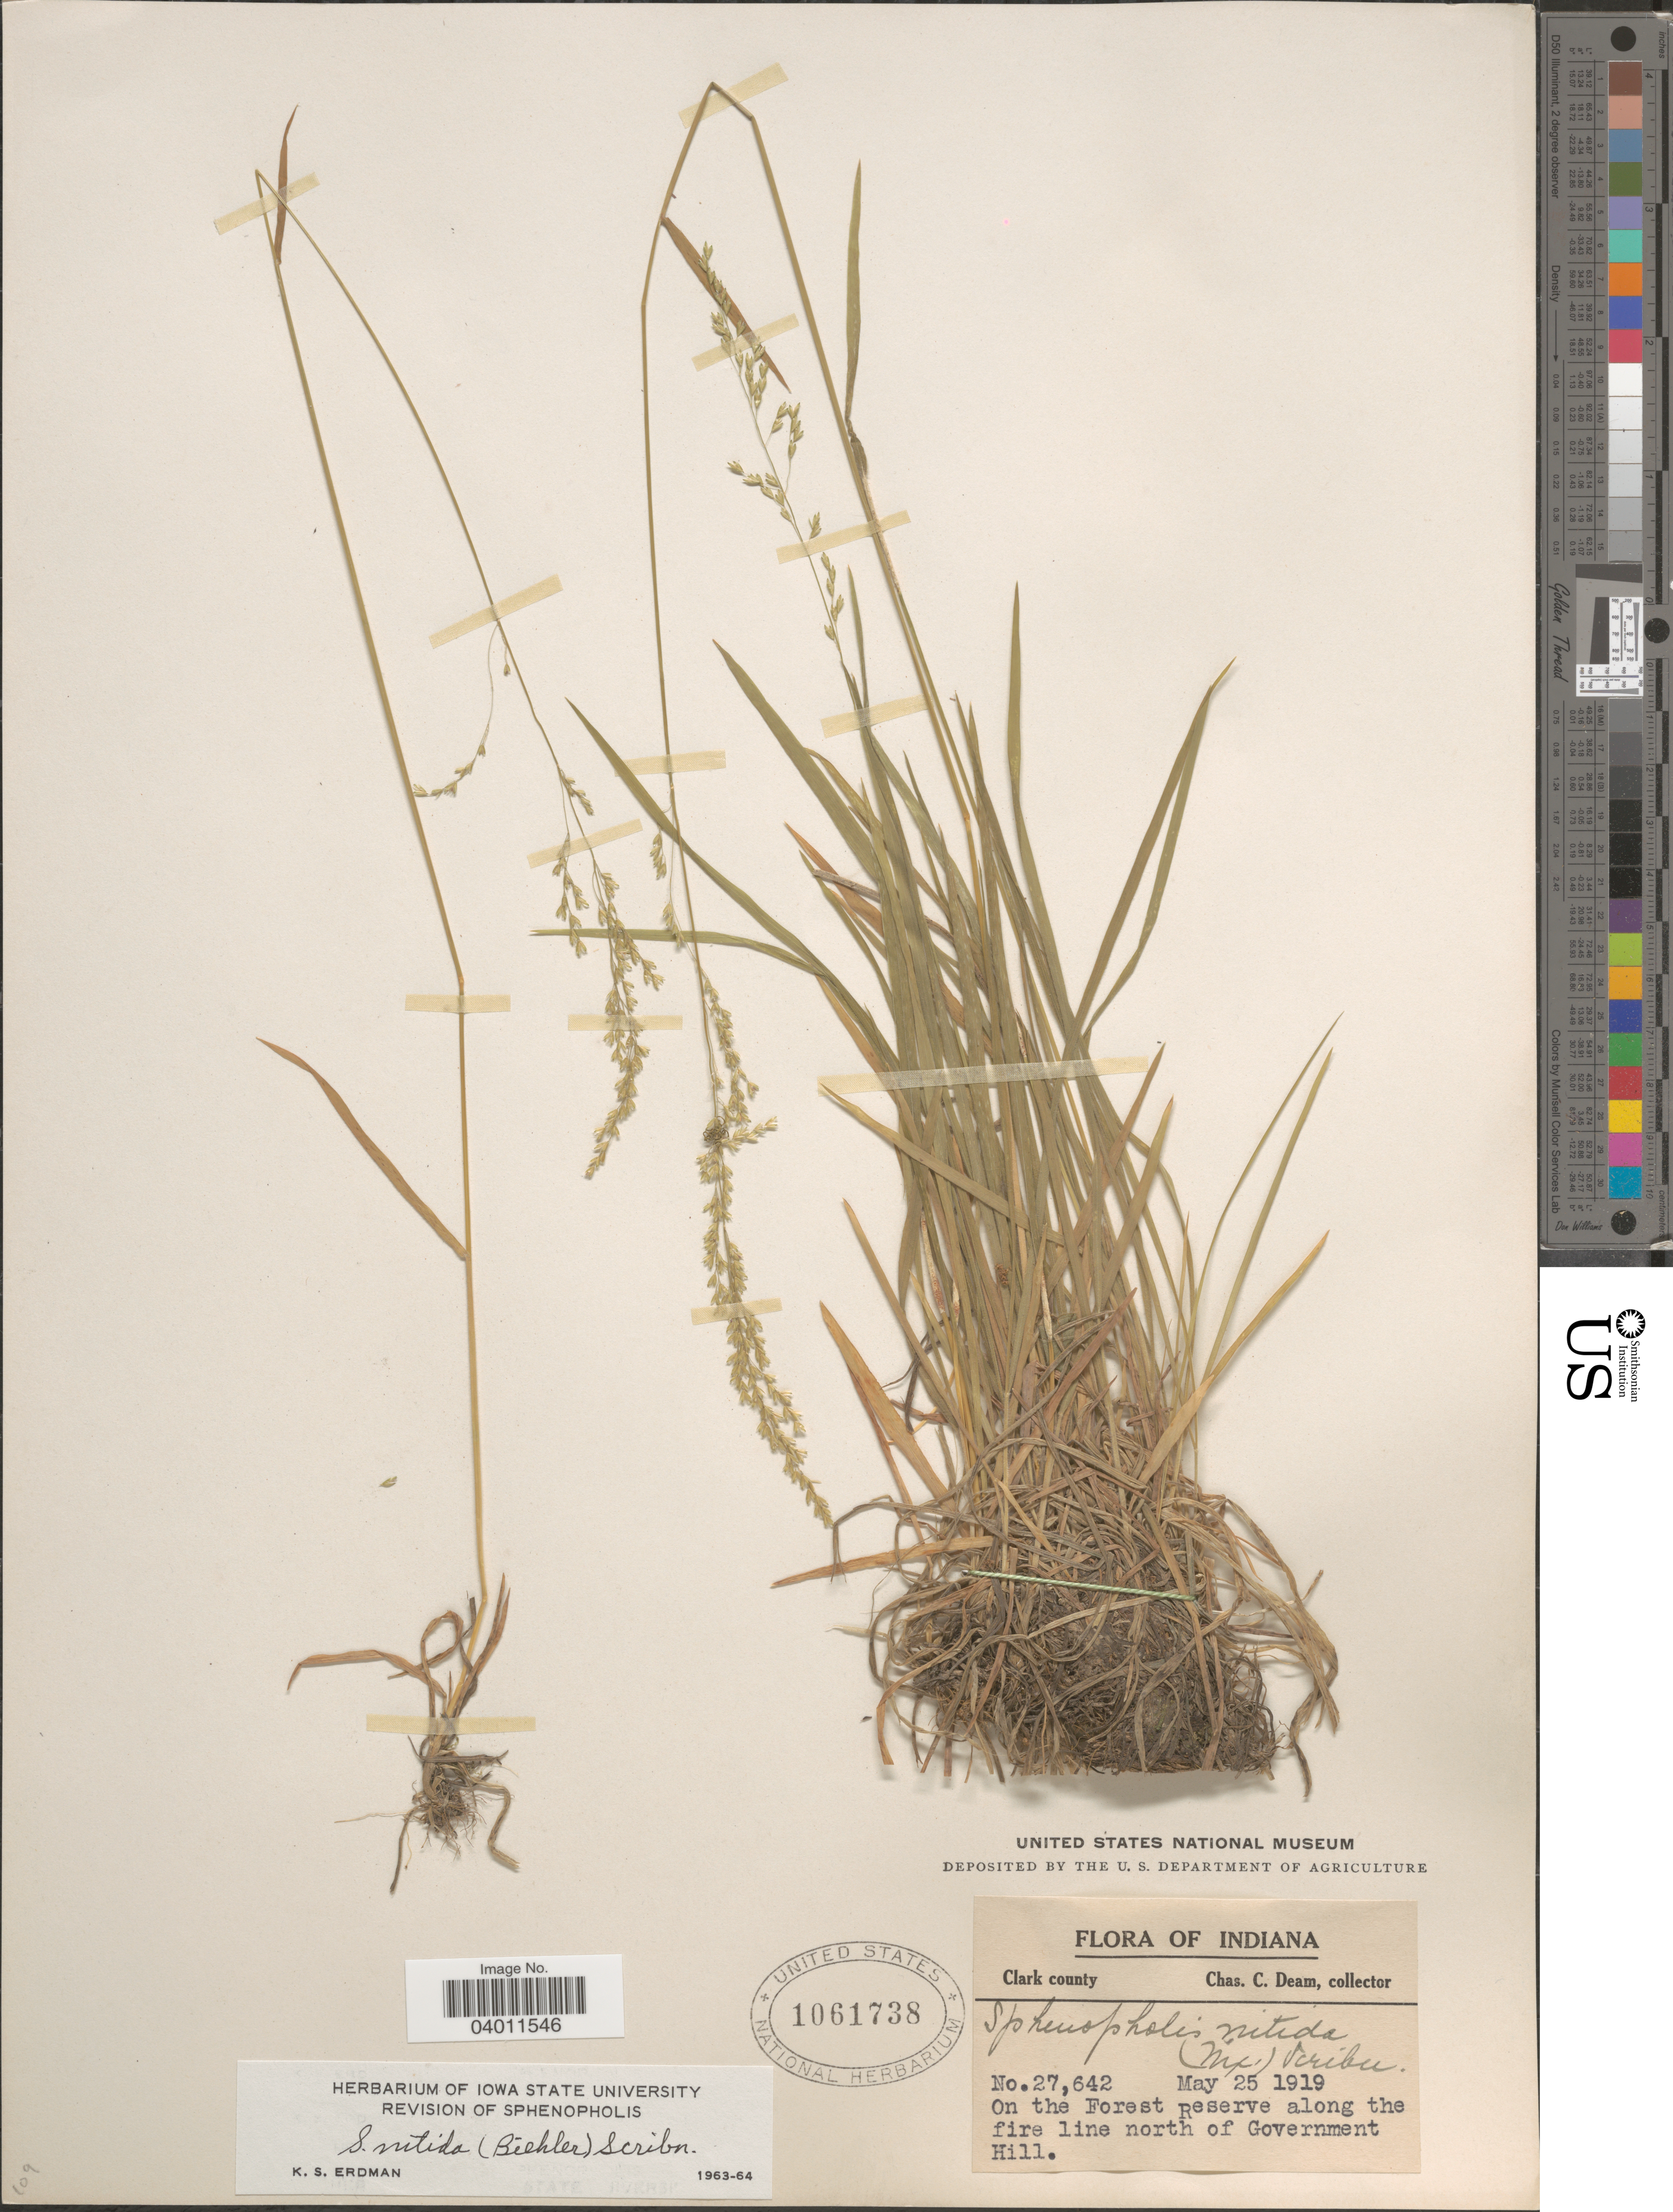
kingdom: Plantae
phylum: Tracheophyta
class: Liliopsida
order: Poales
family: Poaceae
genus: Sphenopholis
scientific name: Sphenopholis nitida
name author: (Biehler) Scribn.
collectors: C. C. Deam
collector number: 27642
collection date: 1919-05-25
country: United States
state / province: Indiana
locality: Clark county. On the Forest Reserve along the fire line north of Government Hill.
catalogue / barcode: US 1061738